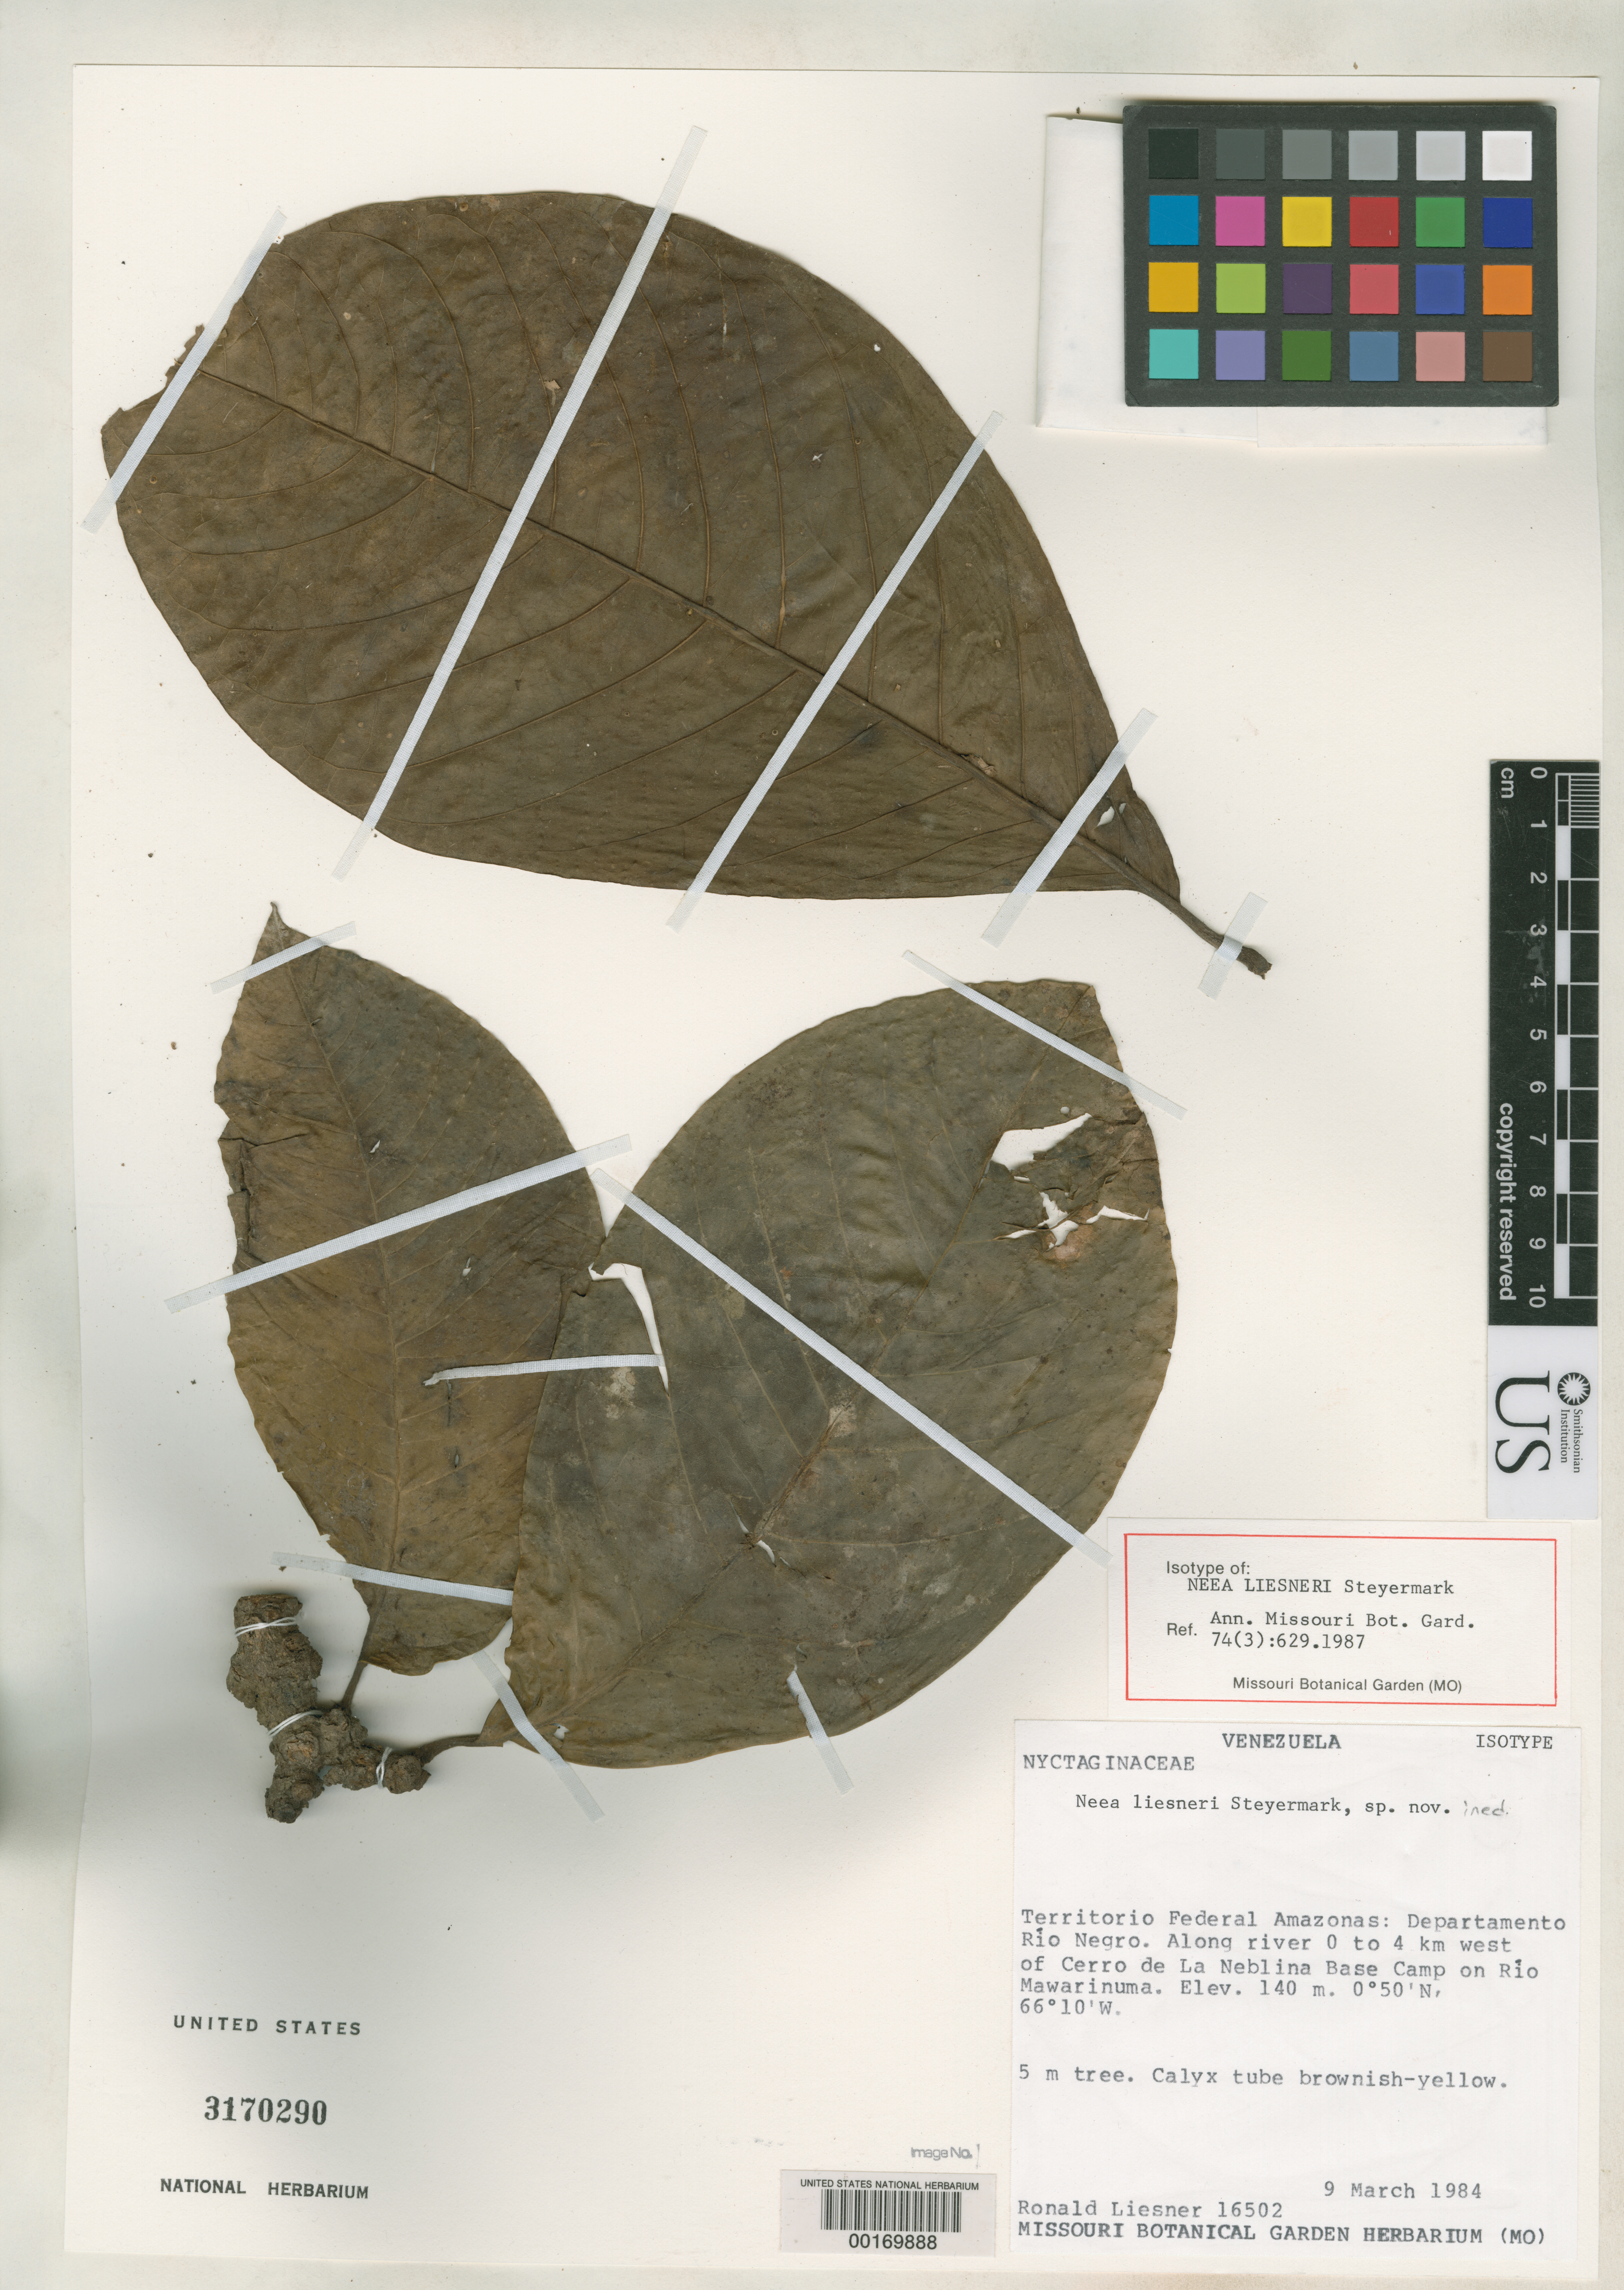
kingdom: Plantae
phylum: Tracheophyta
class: Magnoliopsida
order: Caryophyllales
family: Nyctaginaceae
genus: Neea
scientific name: Neea liesneri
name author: Steyerm.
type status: Isotype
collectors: R. L. Liesner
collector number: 16502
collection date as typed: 09 Mar 1984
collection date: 1984-03-09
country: Venezuela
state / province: Amazonas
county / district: Rio Negro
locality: Along river 0-4 km W of Cerro Neblina base camp on Rio Mawarinuma.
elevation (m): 140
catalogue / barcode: US 3170290